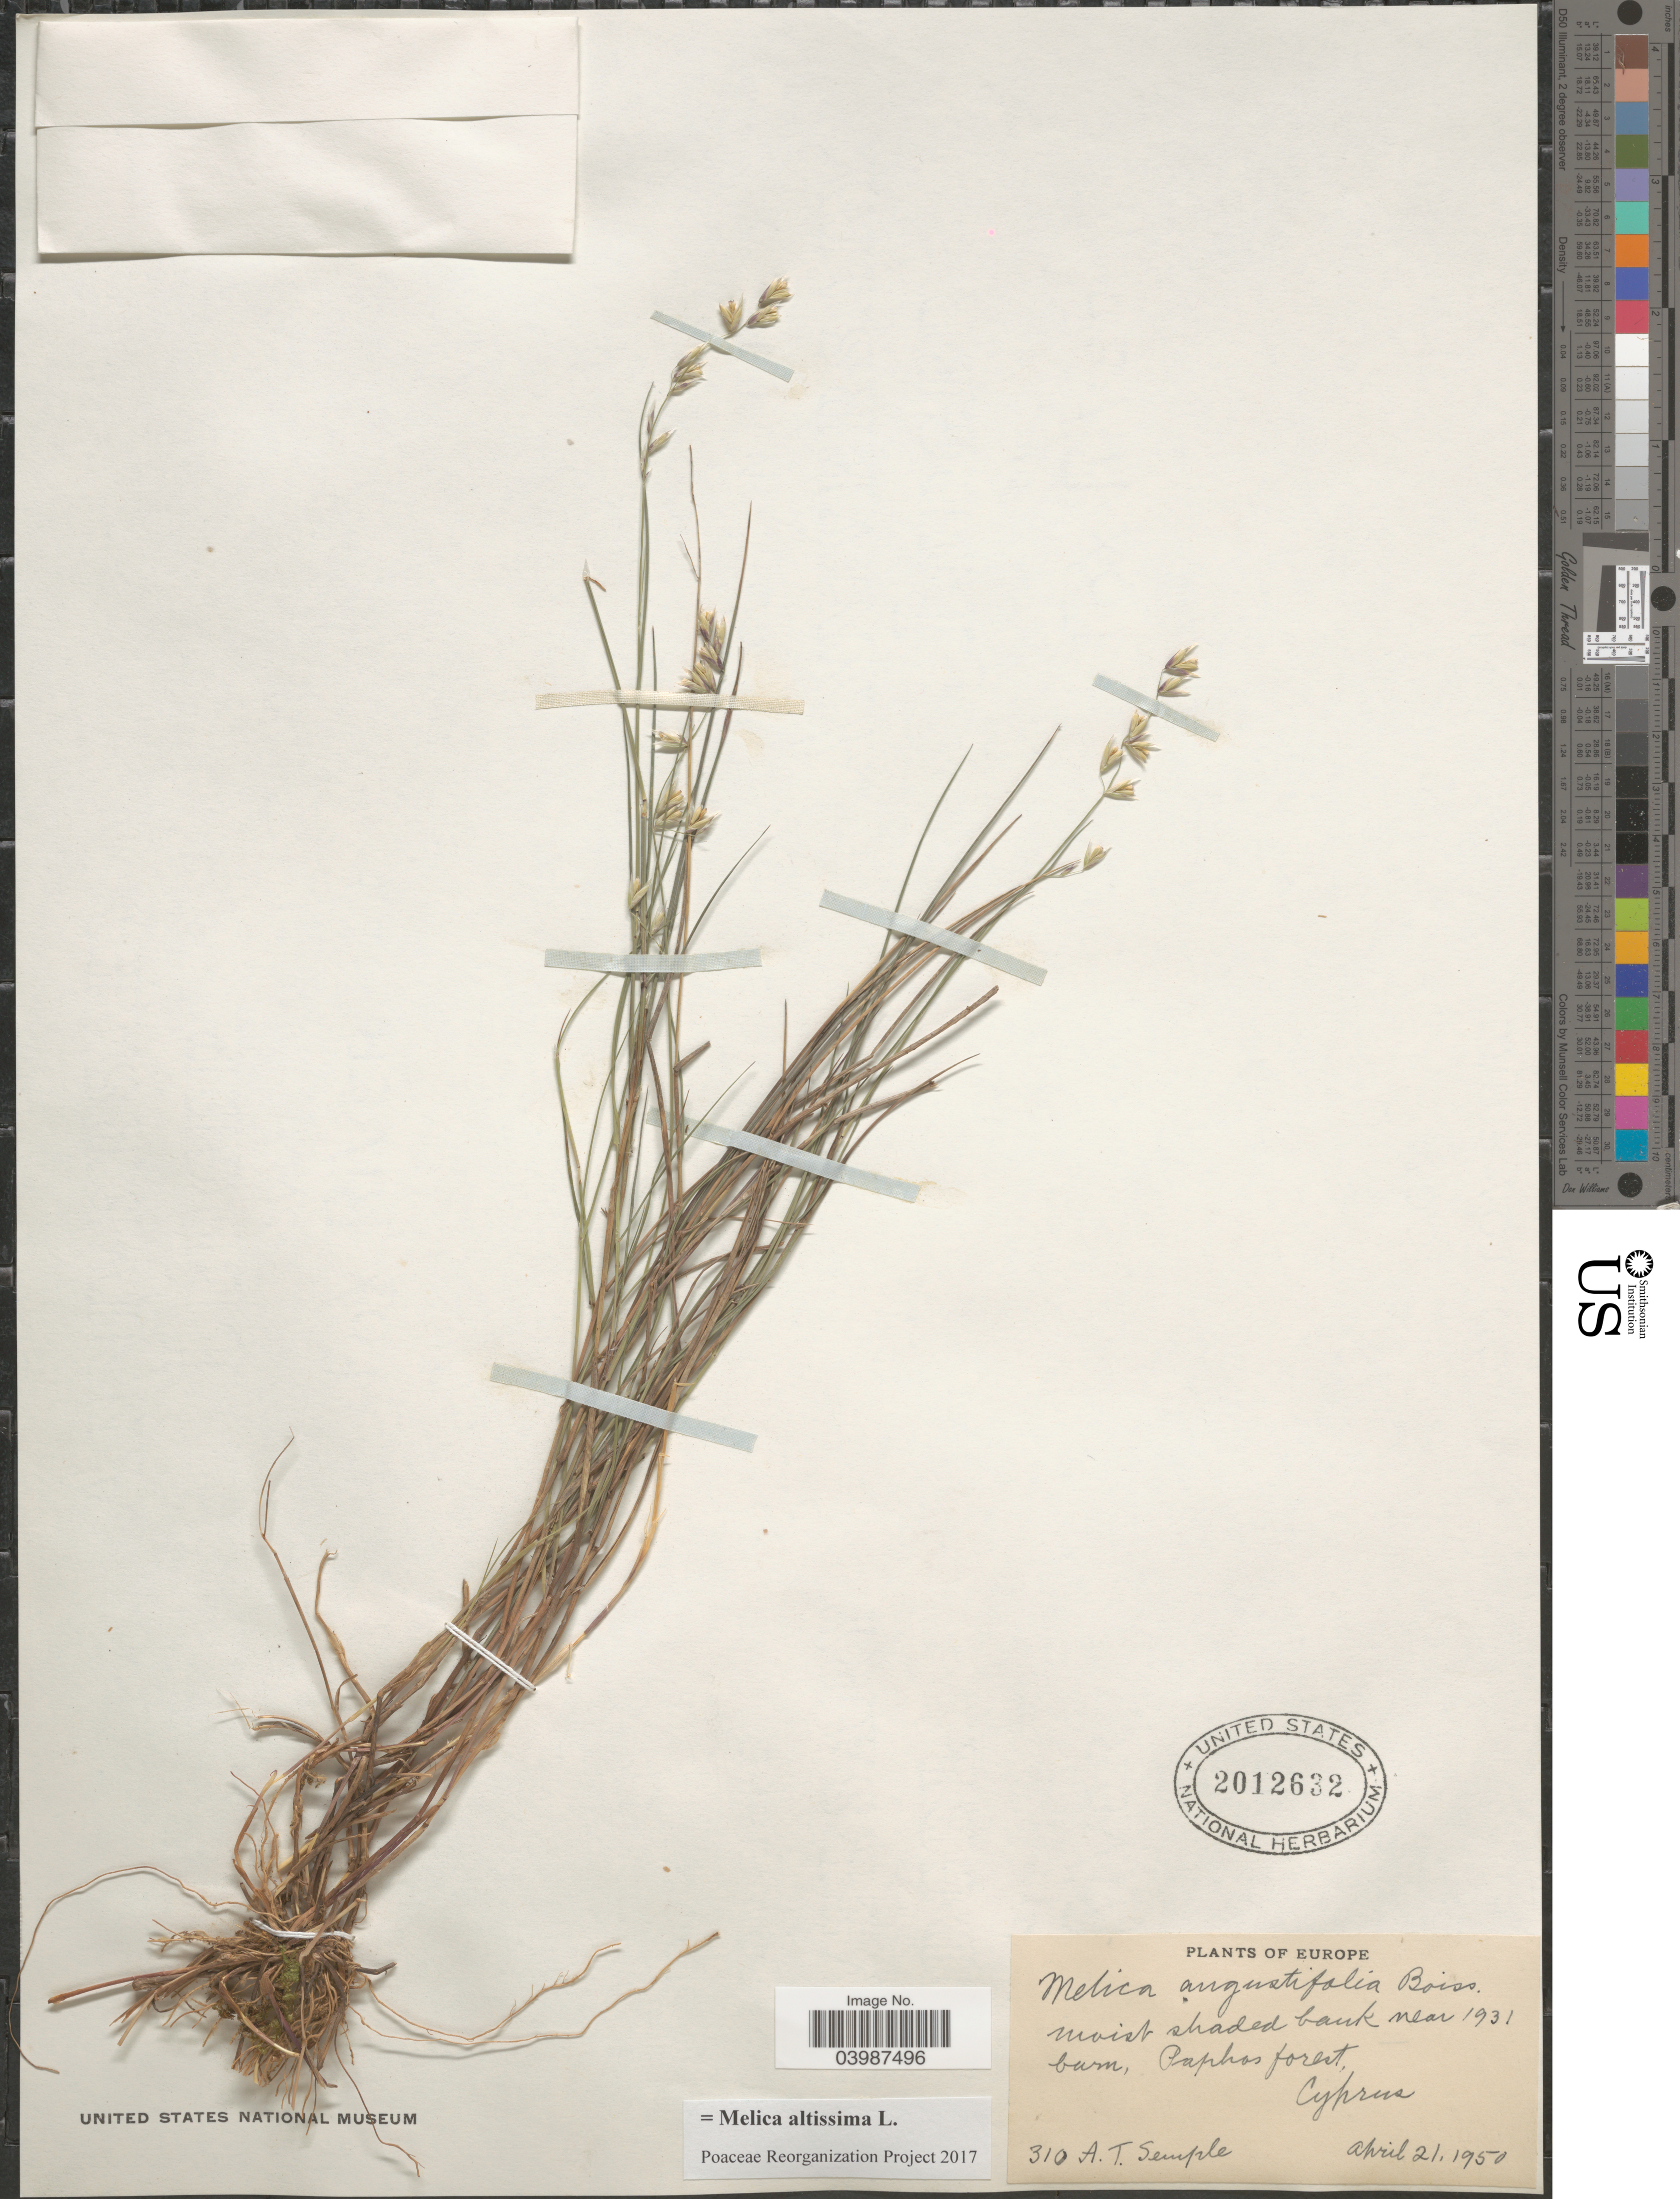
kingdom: Plantae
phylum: Tracheophyta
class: Liliopsida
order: Poales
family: Poaceae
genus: Melica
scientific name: Melica altissima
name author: L.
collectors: A. Semple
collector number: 310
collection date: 1950-04-21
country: Cyprus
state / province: Páfos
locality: Moist shaded bank near 1931 burn, Paphos forest.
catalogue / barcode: US 2012632